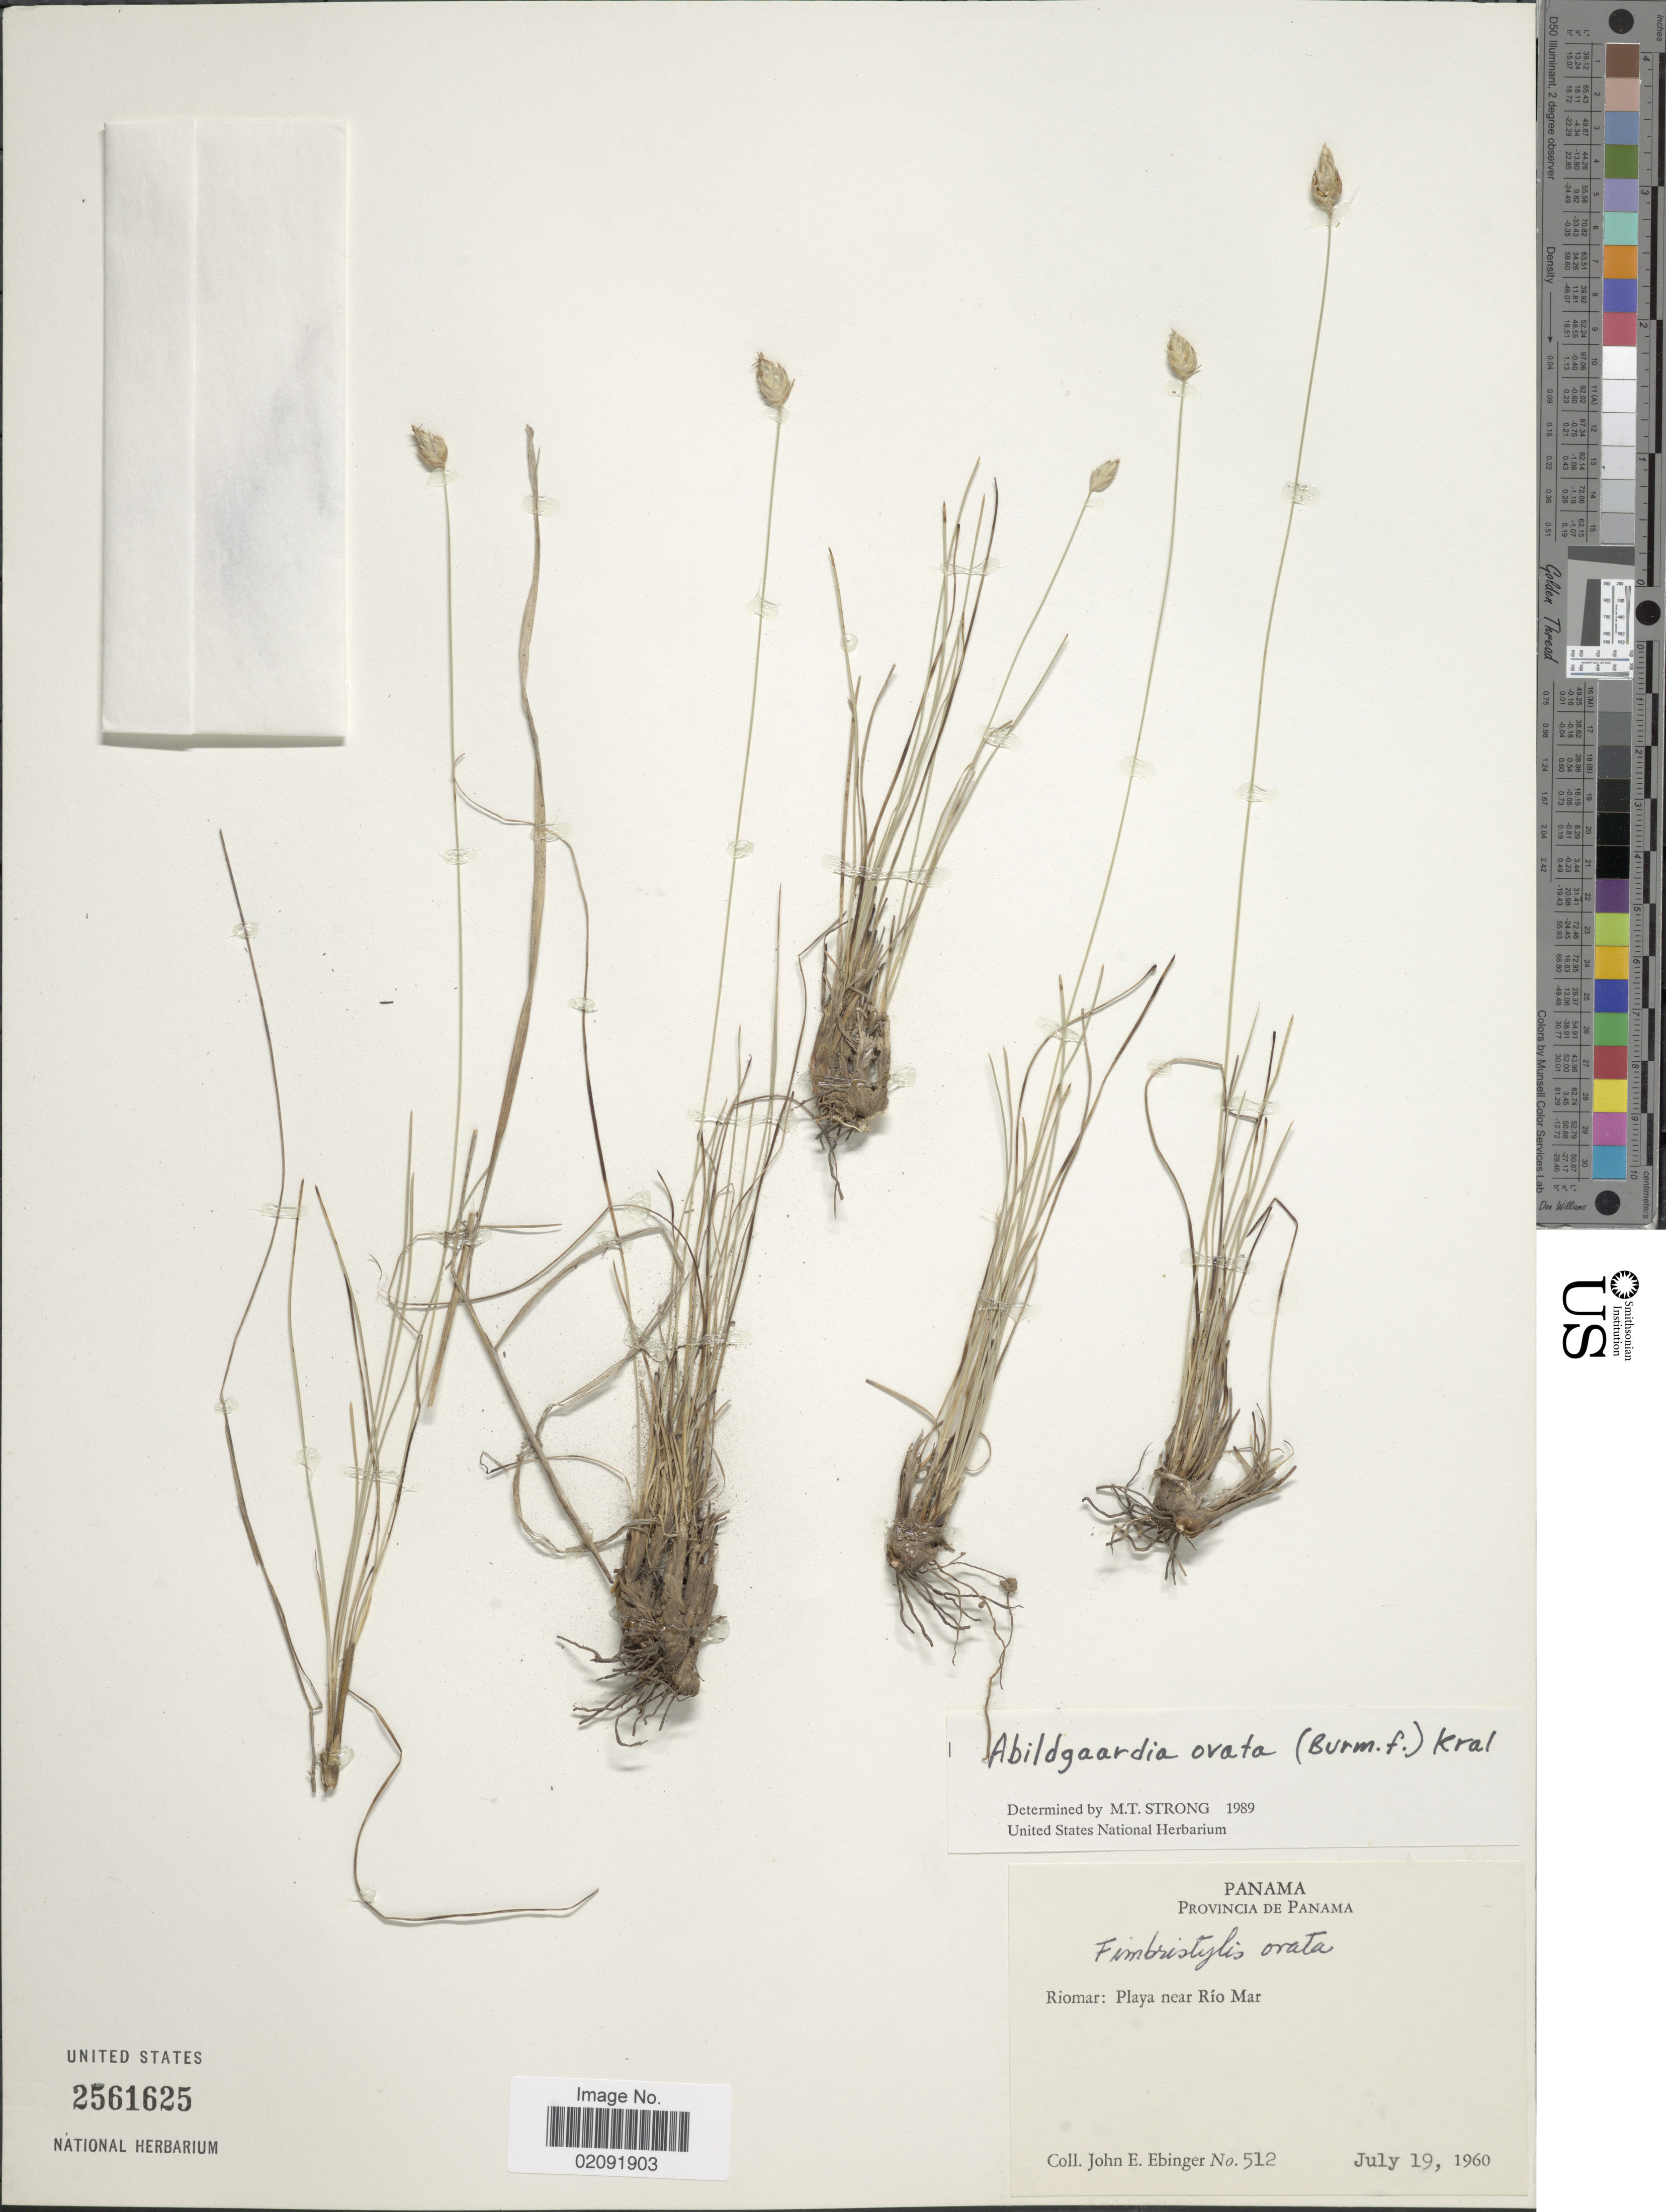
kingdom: Plantae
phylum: Tracheophyta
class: Liliopsida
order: Poales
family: Cyperaceae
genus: Abildgaardia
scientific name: Abildgaardia ovata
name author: (Burm. f.) Kral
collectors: J. Ebinger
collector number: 512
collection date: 1960-07-19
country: Panama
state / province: Panamá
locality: Riomar: Playa near Río Mar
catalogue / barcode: US 2561625